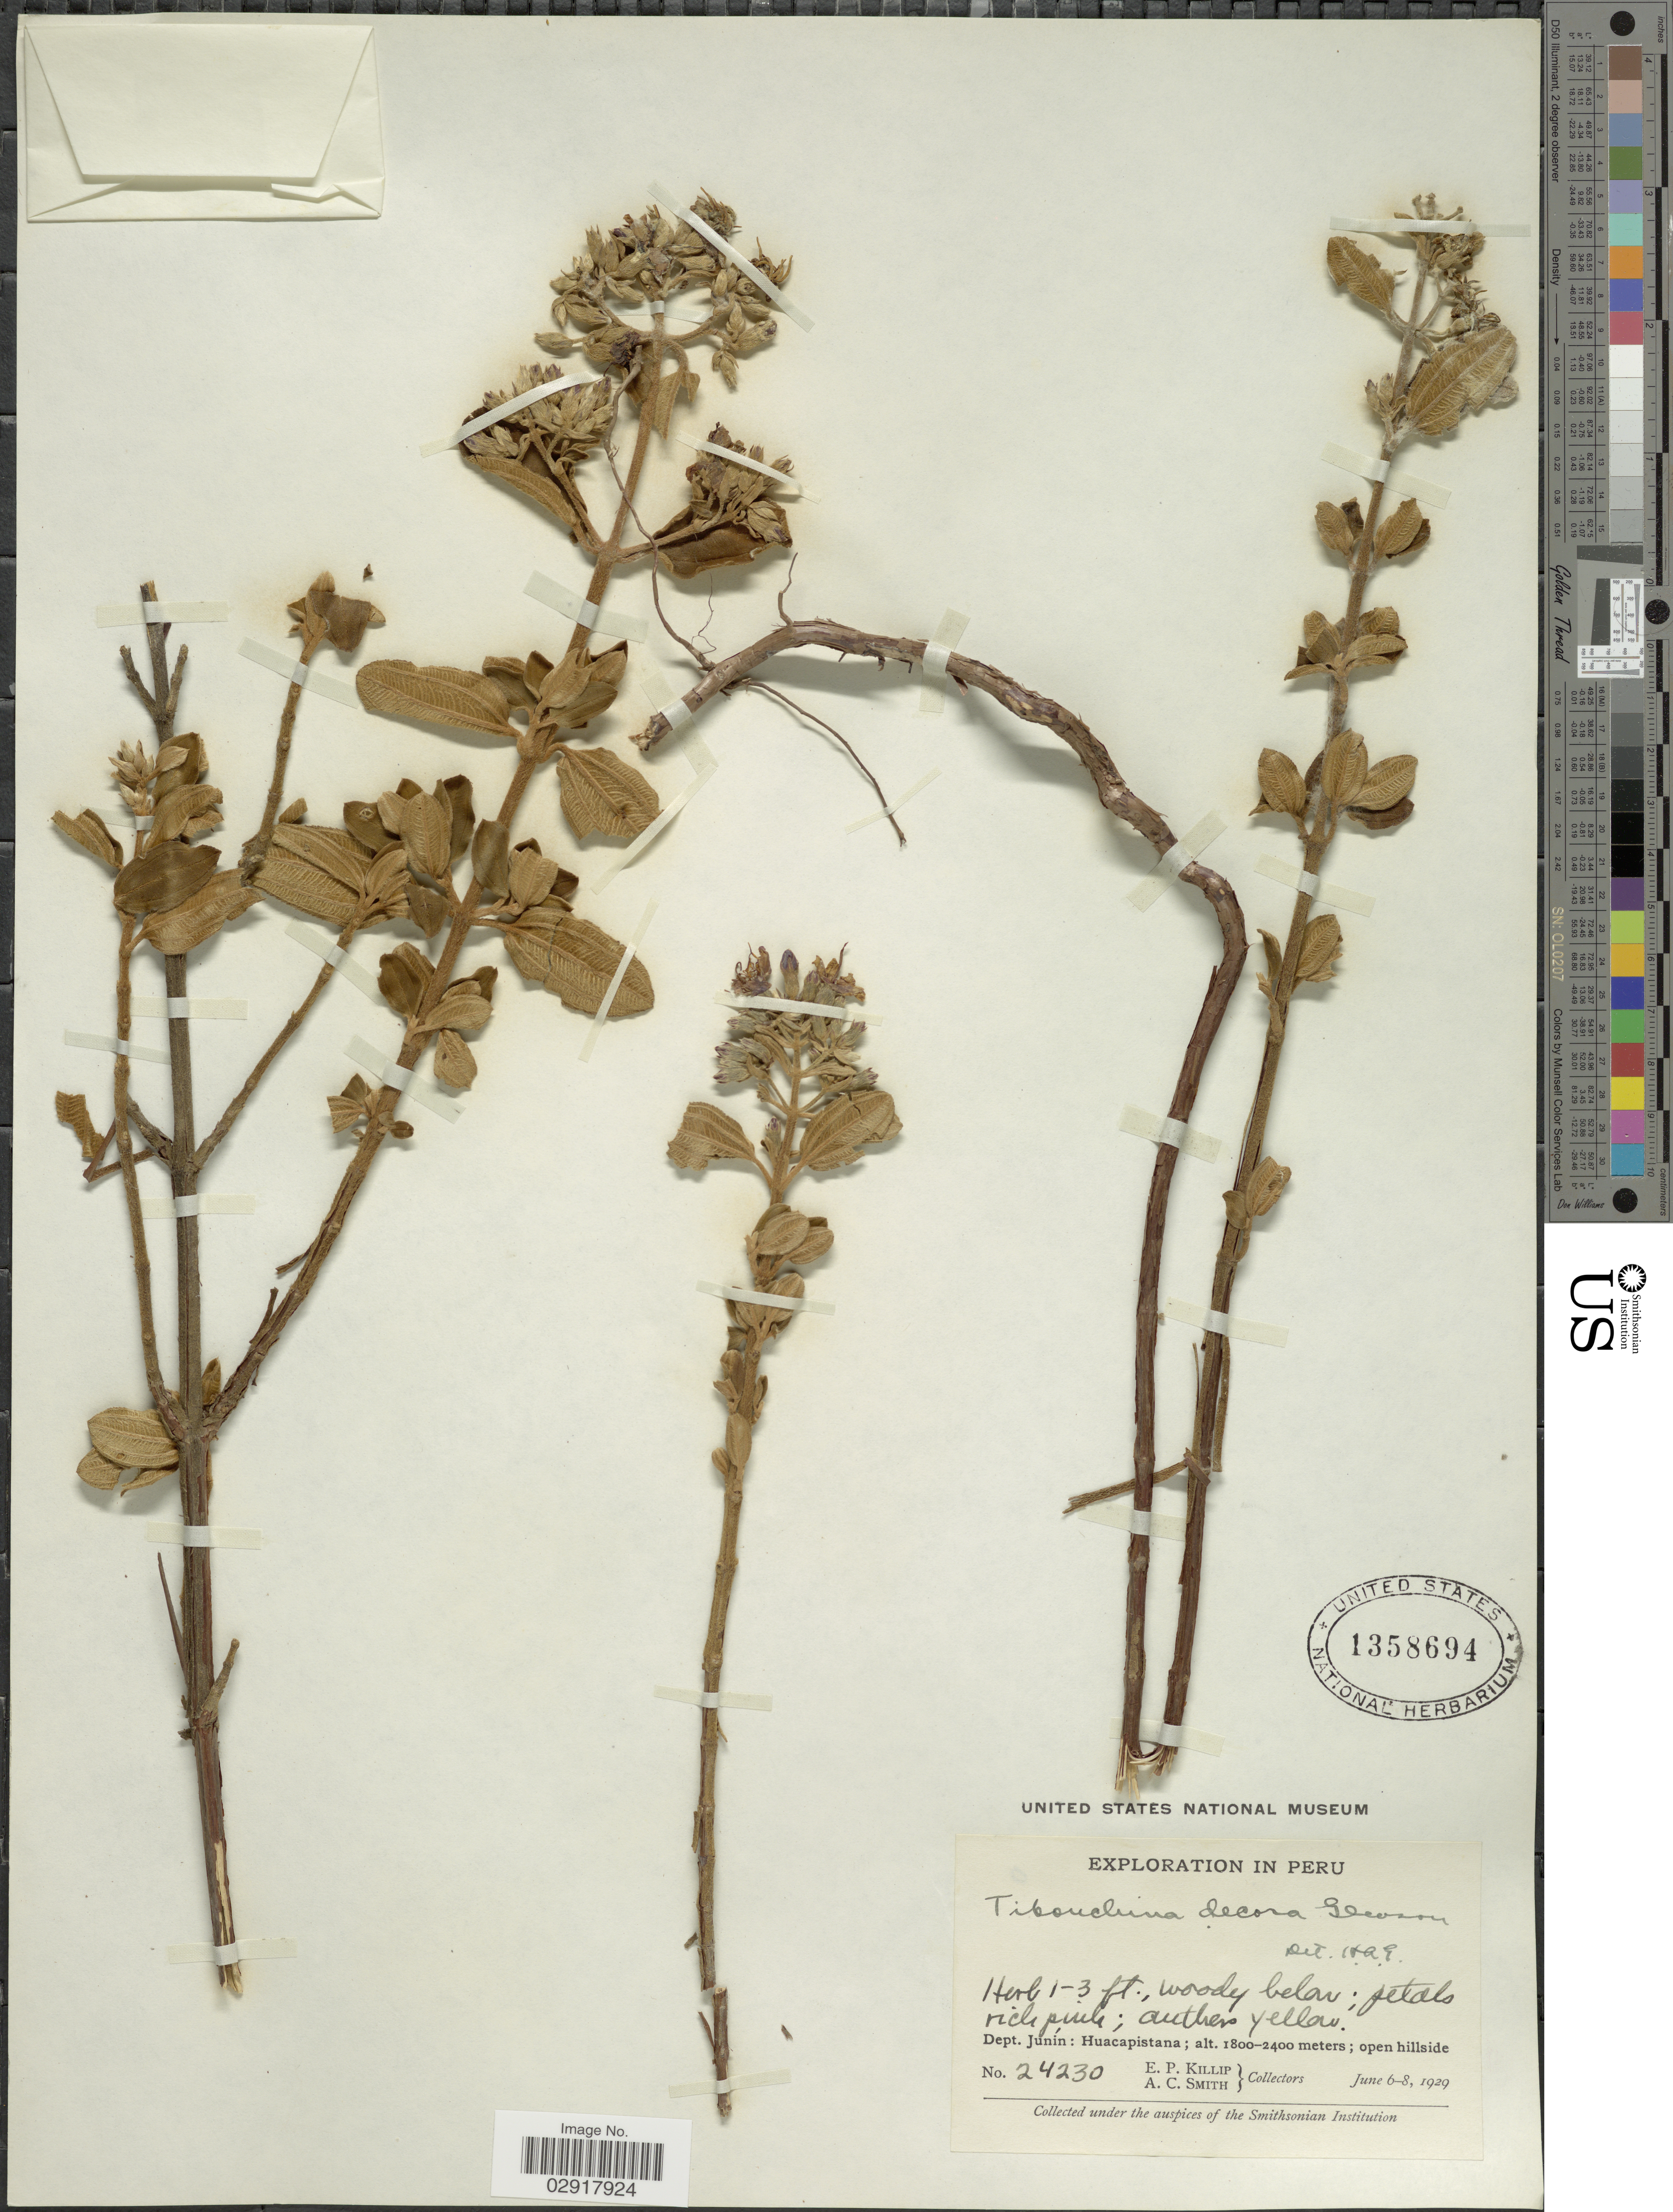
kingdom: Plantae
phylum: Tracheophyta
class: Magnoliopsida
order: Myrtales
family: Melastomataceae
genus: Chaetogastra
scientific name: Chaetogastra decora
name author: (Gleason) P.J.F. Guim. & Michelang.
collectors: E. P. Killip & A. C. Smith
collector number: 24230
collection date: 1929-06-06/1929-06-08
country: Peru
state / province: Junín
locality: Dept. Junín: Huacapistana.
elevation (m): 1800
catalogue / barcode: US 1358694